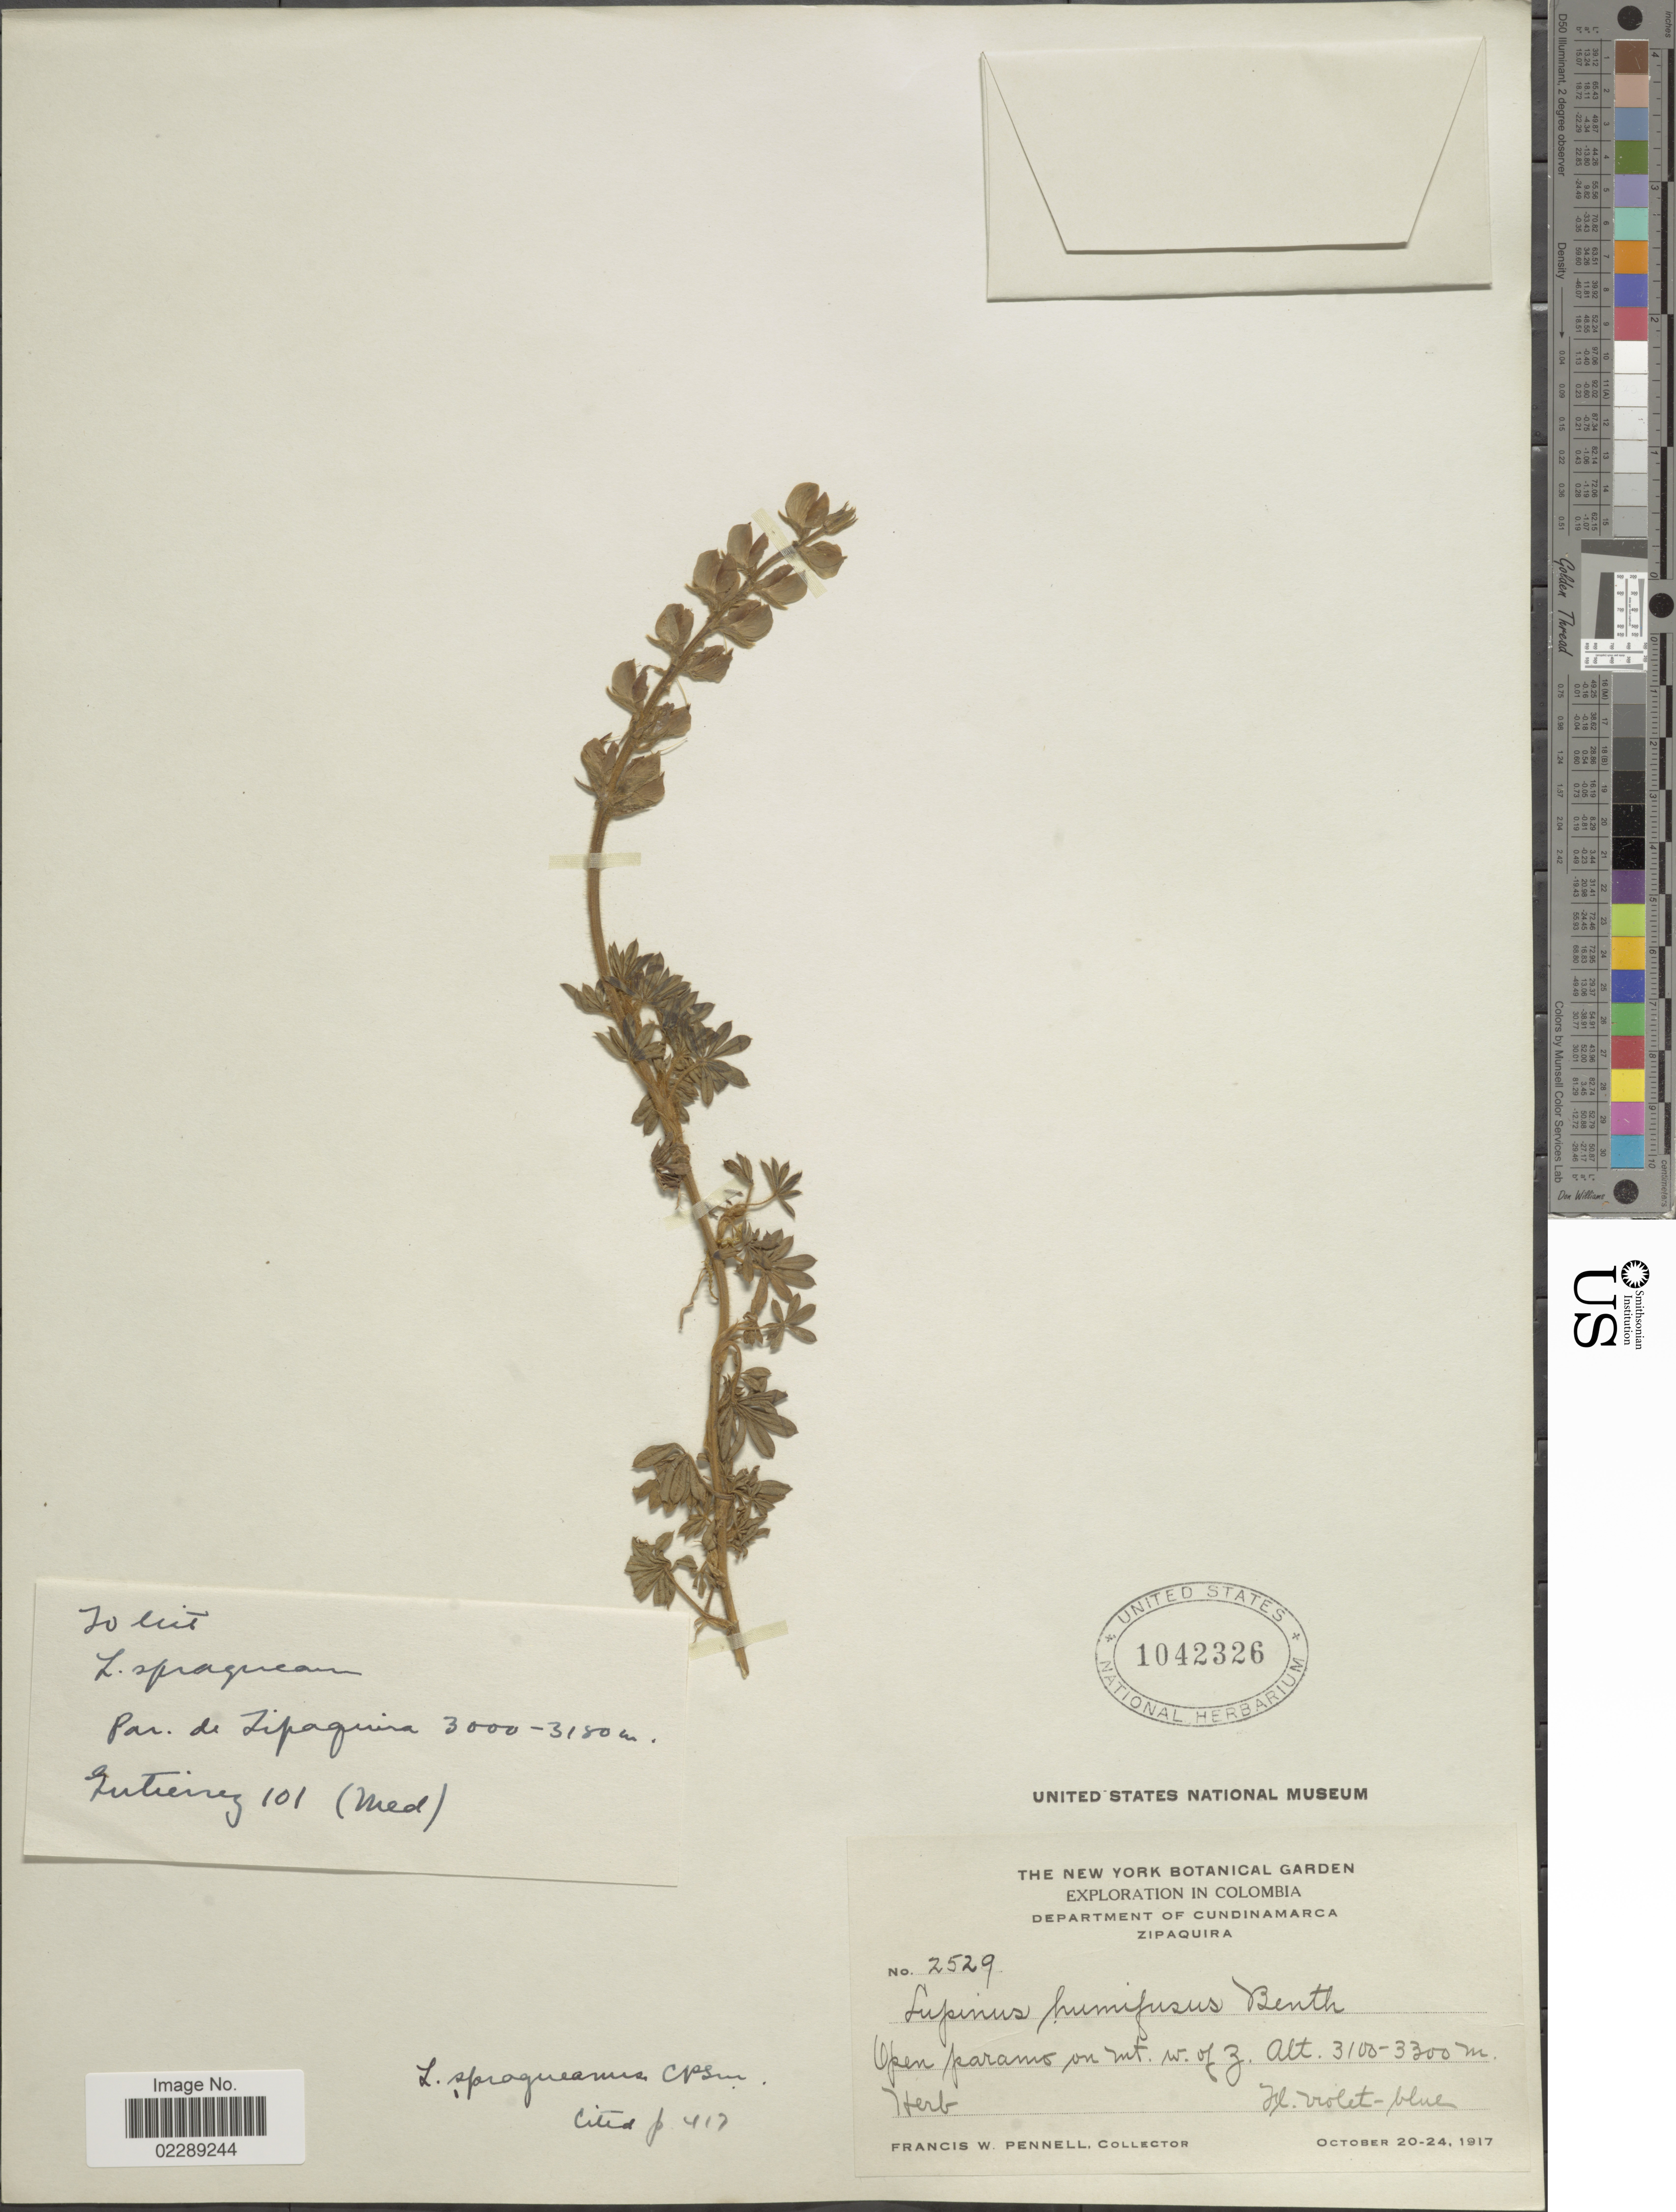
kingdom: Plantae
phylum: Tracheophyta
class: Magnoliopsida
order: Fabales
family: Fabaceae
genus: Lupinus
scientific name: Lupinus spragueanus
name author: C.P. Sm.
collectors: F. W. Pennell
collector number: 2529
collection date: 1917-10-20/1917-10-24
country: Colombia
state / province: Cundinamarca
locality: Department of Cundinamarca. Zipaquira. Open parama on Mt. W. of Z.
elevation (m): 3100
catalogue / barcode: US 1042326